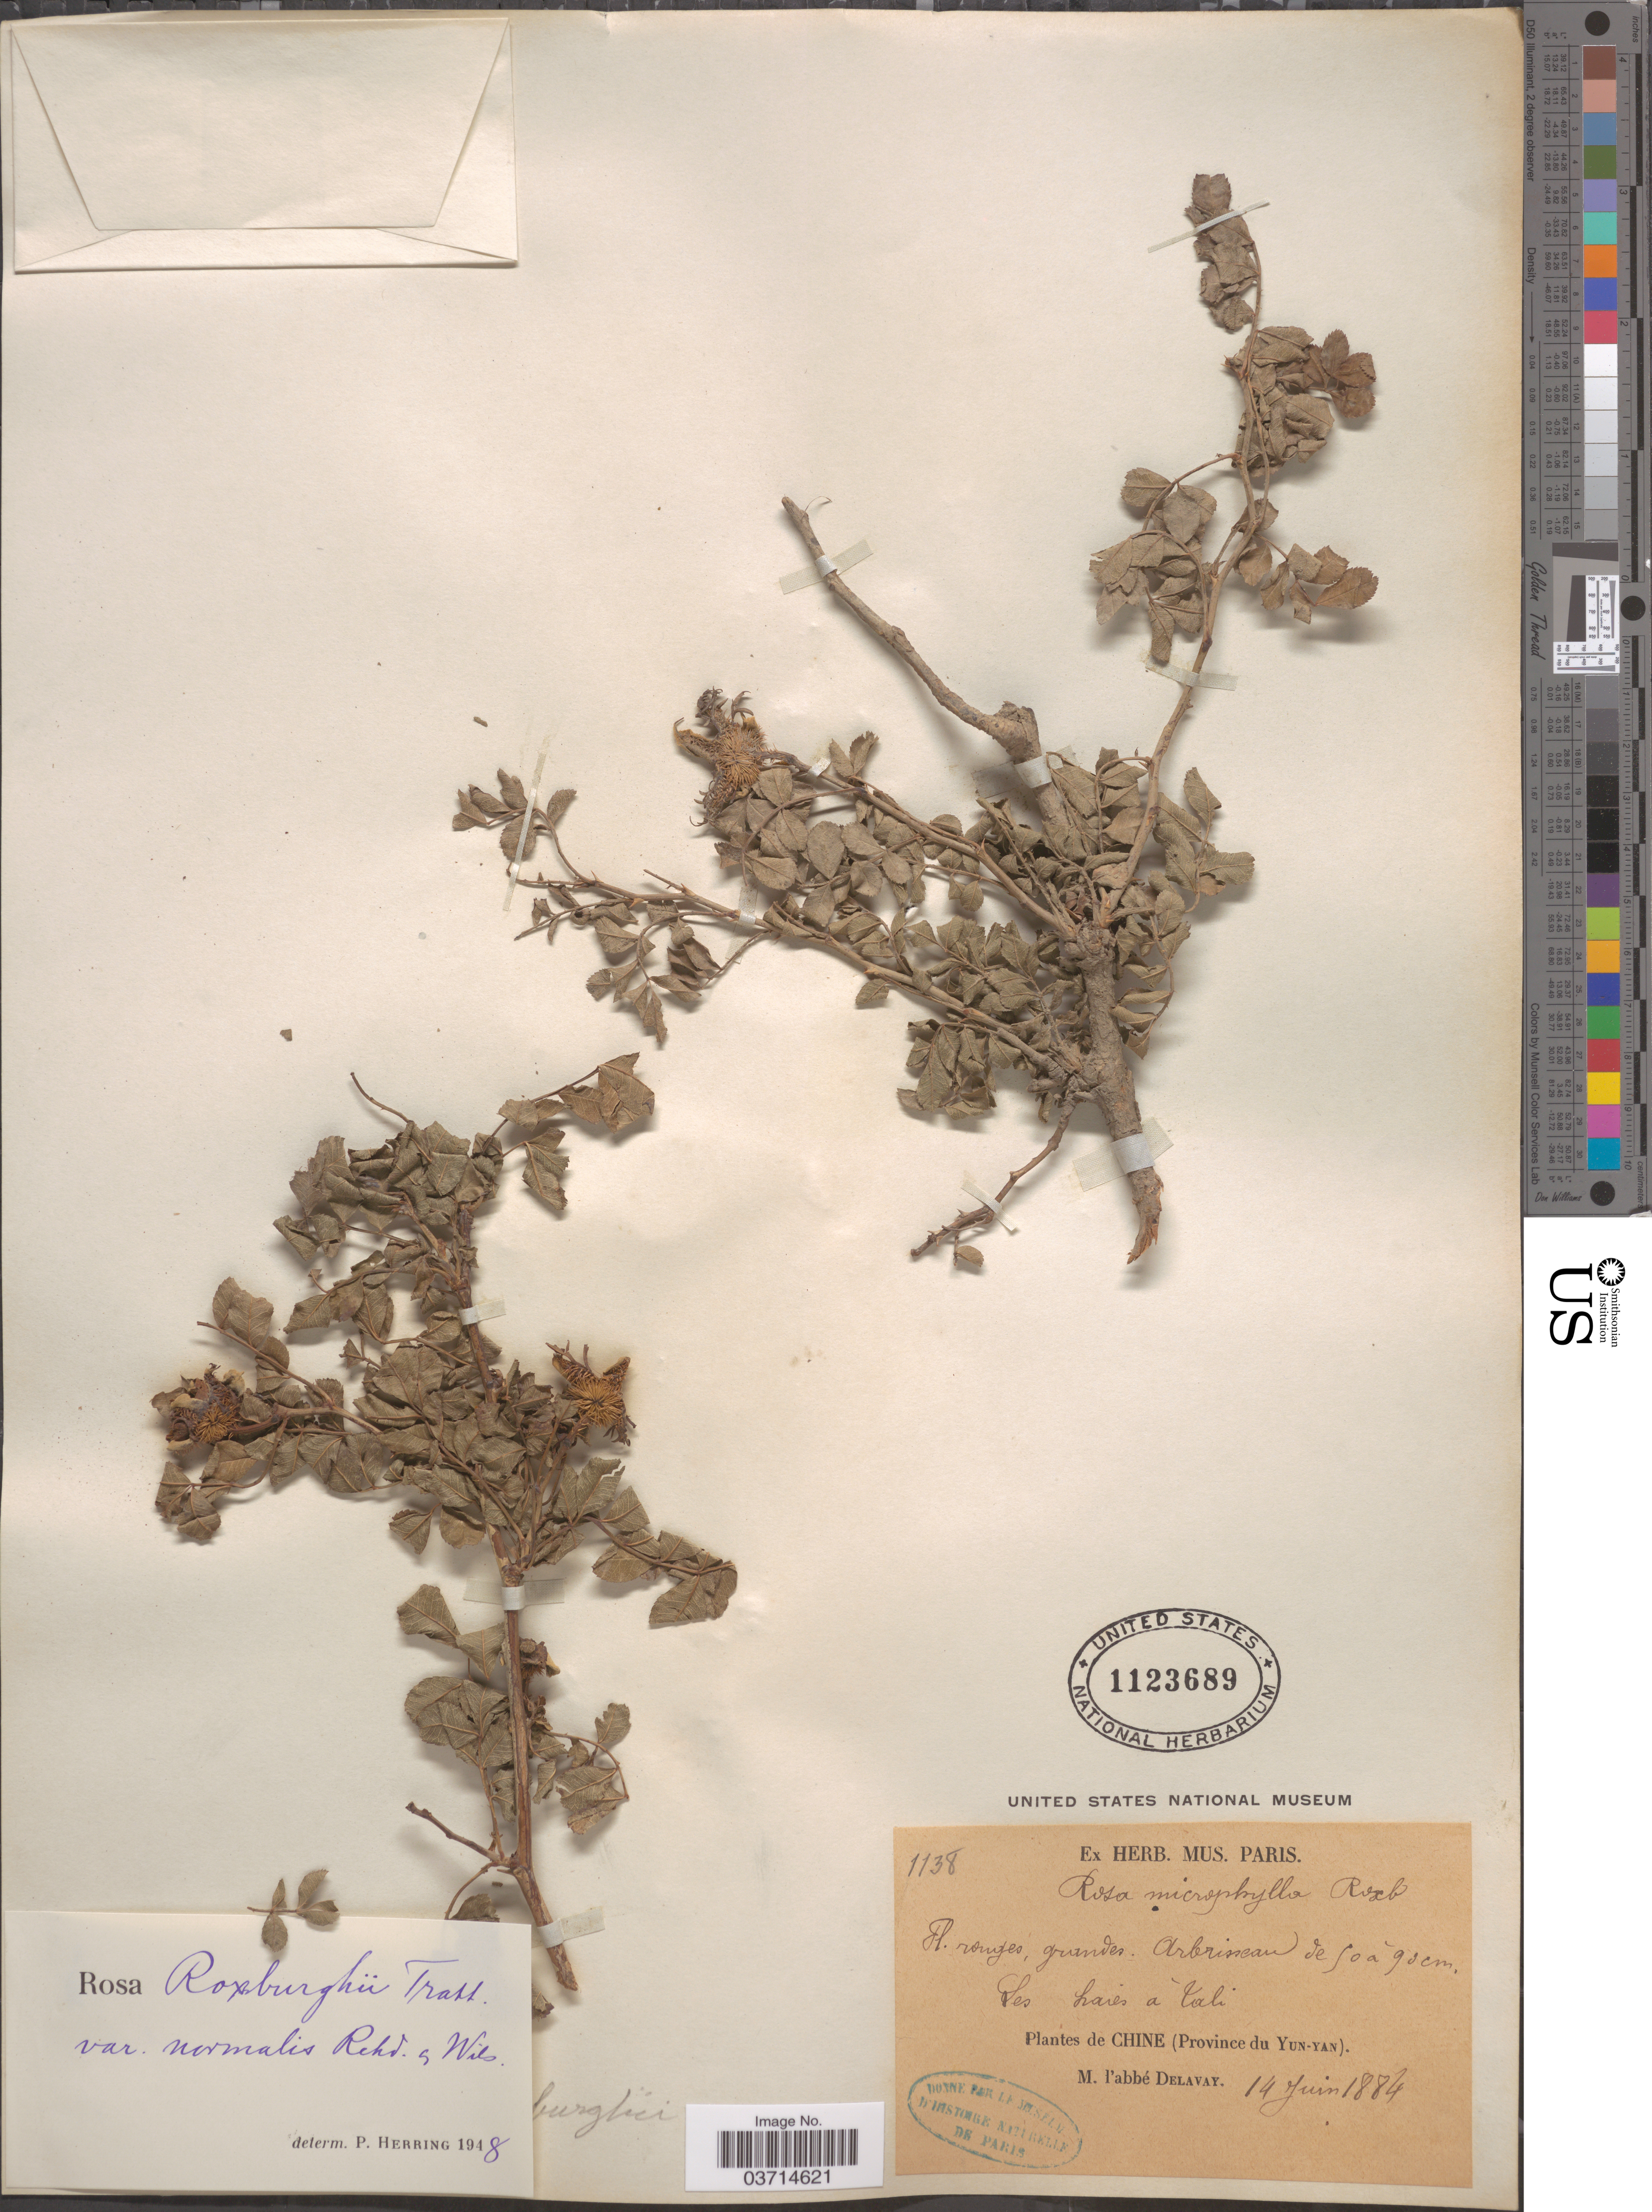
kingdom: Plantae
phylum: Tracheophyta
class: Magnoliopsida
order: Rosales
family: Rosaceae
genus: Rosa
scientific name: Rosa roxburghii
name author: Tratt.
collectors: P. Delavay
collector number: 1138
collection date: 1884-06-14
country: China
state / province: Yunnan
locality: Les baies à Tali. Chine.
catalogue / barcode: US 1123689